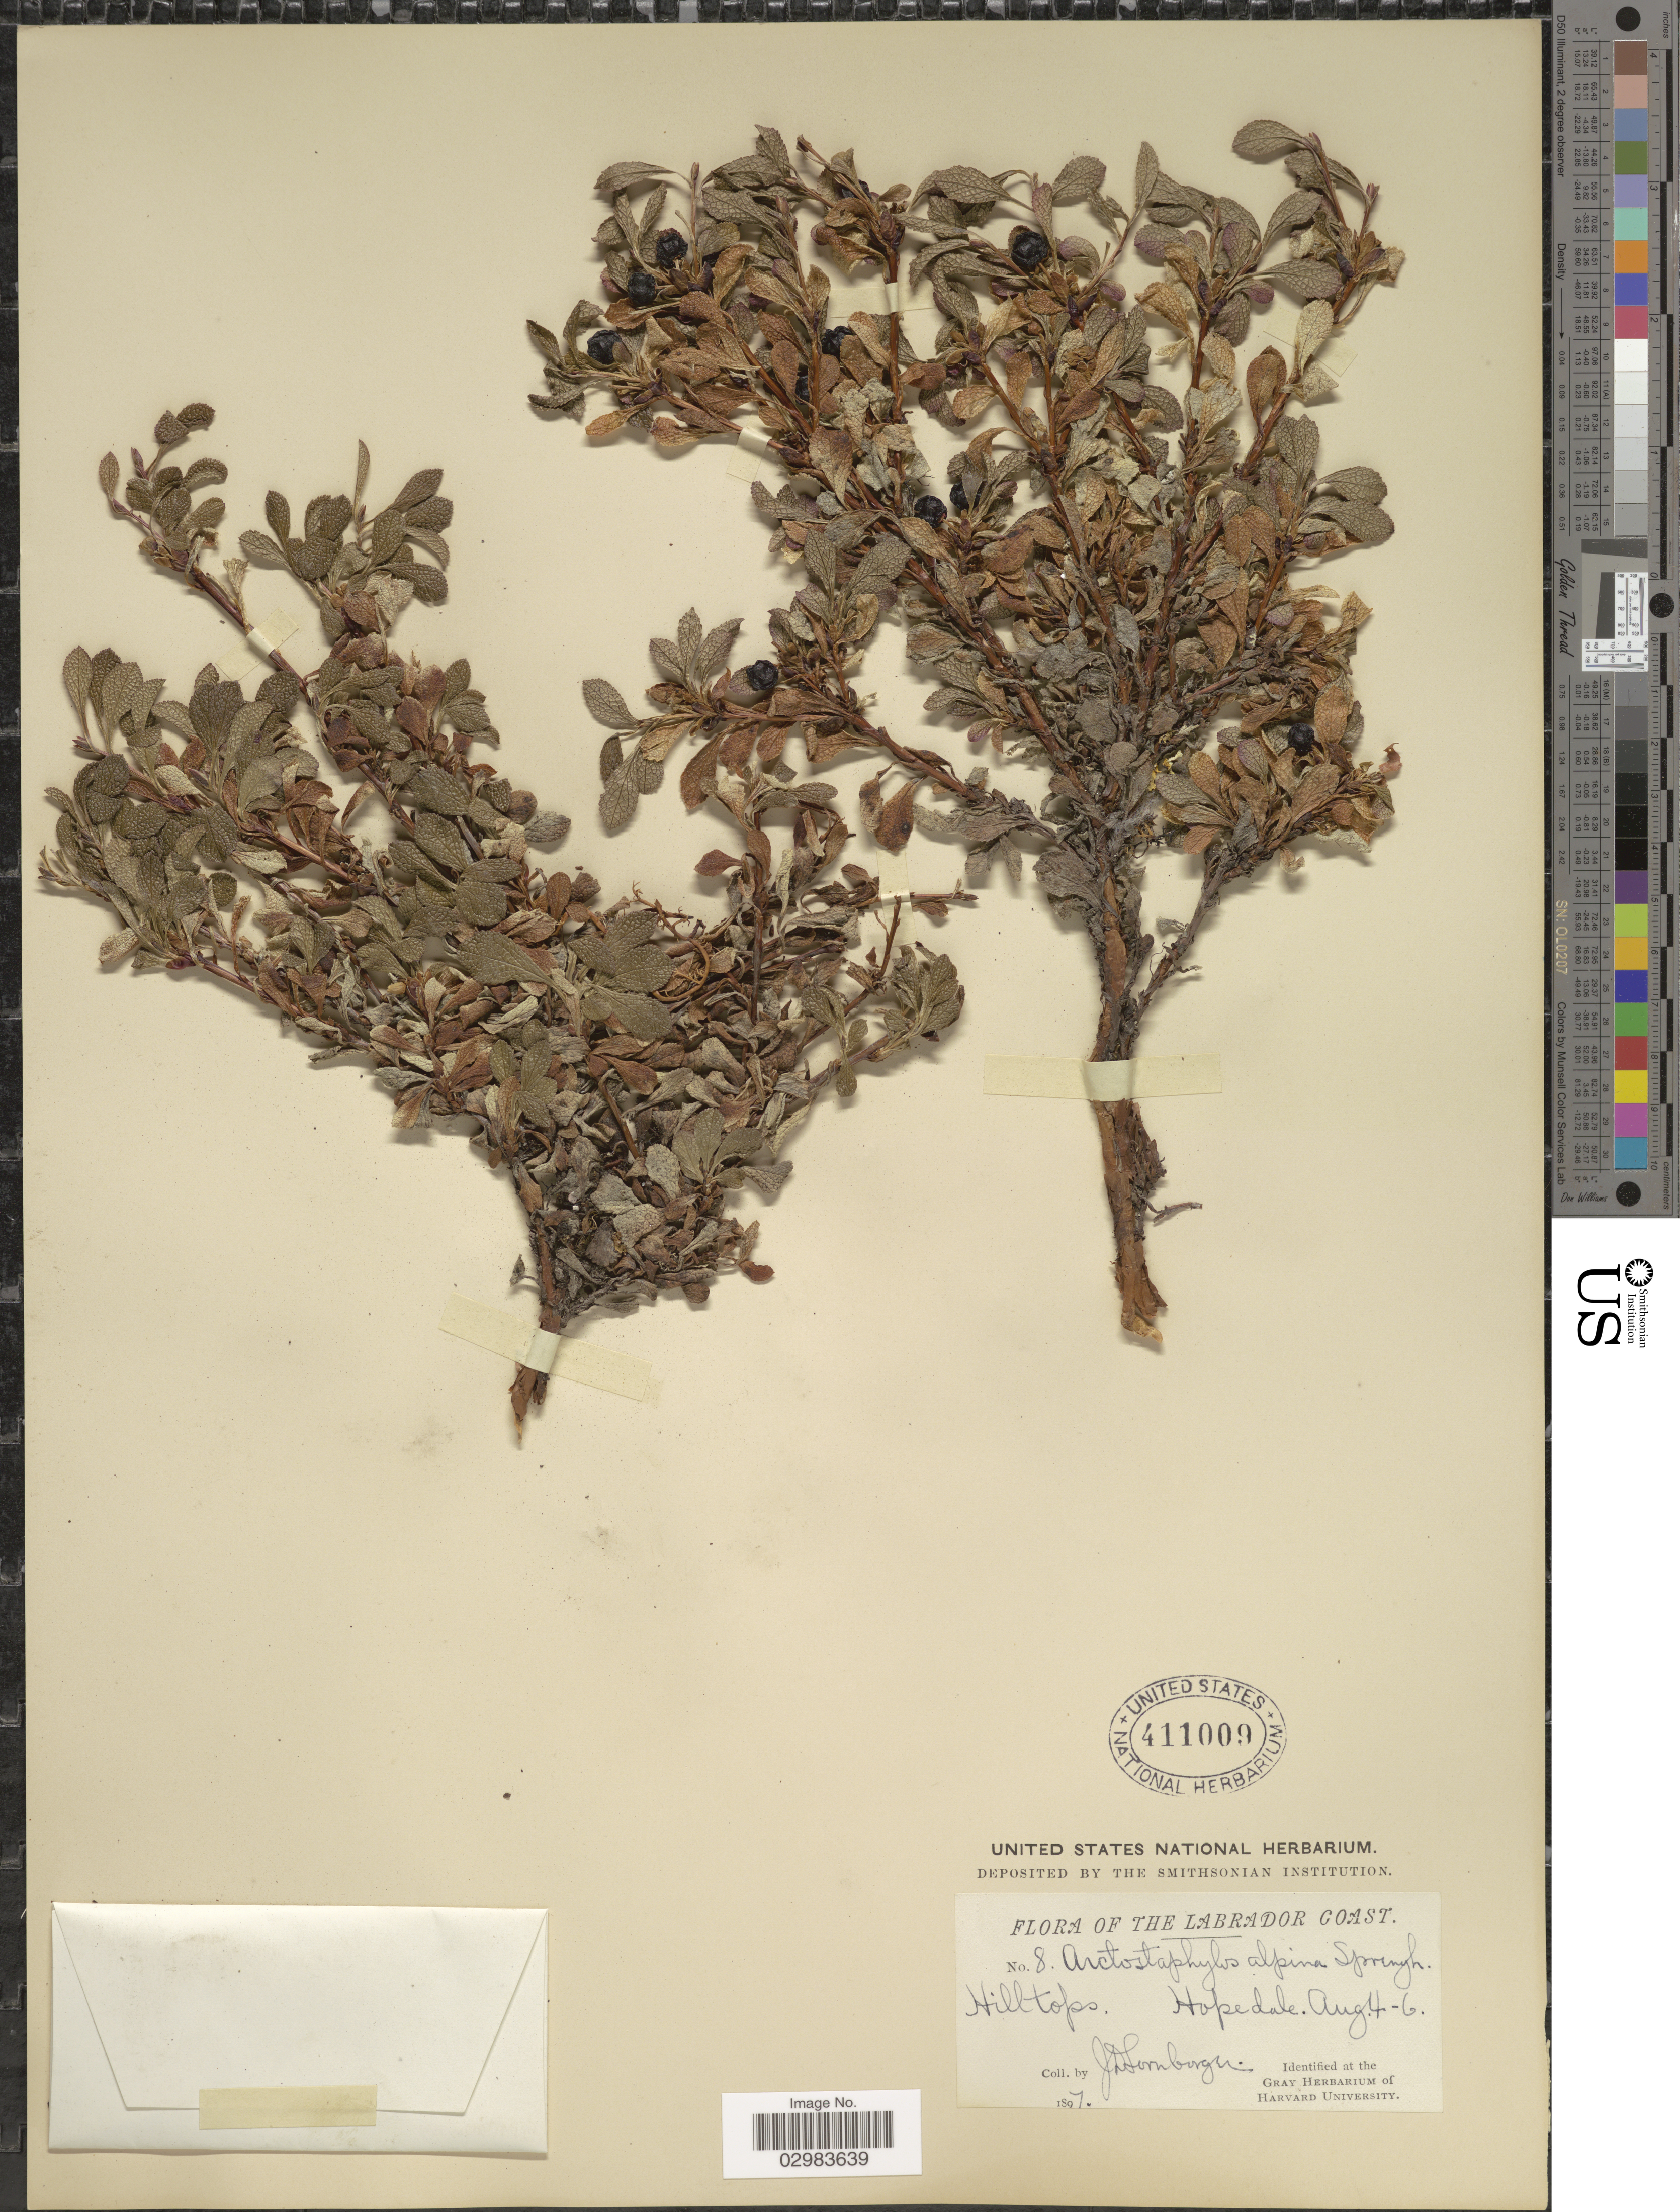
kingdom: Plantae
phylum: Tracheophyta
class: Magnoliopsida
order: Ericales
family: Ericaceae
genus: Arctostaphylos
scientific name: Arctostaphylos alpina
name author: (L.) Spreng.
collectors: J. Sornborger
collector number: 8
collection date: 1897-08-04/1897-08-06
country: Canada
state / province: Newfoundland and Labrador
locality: Labrador Coast. Hilltops. Hopedale.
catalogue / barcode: US 411009